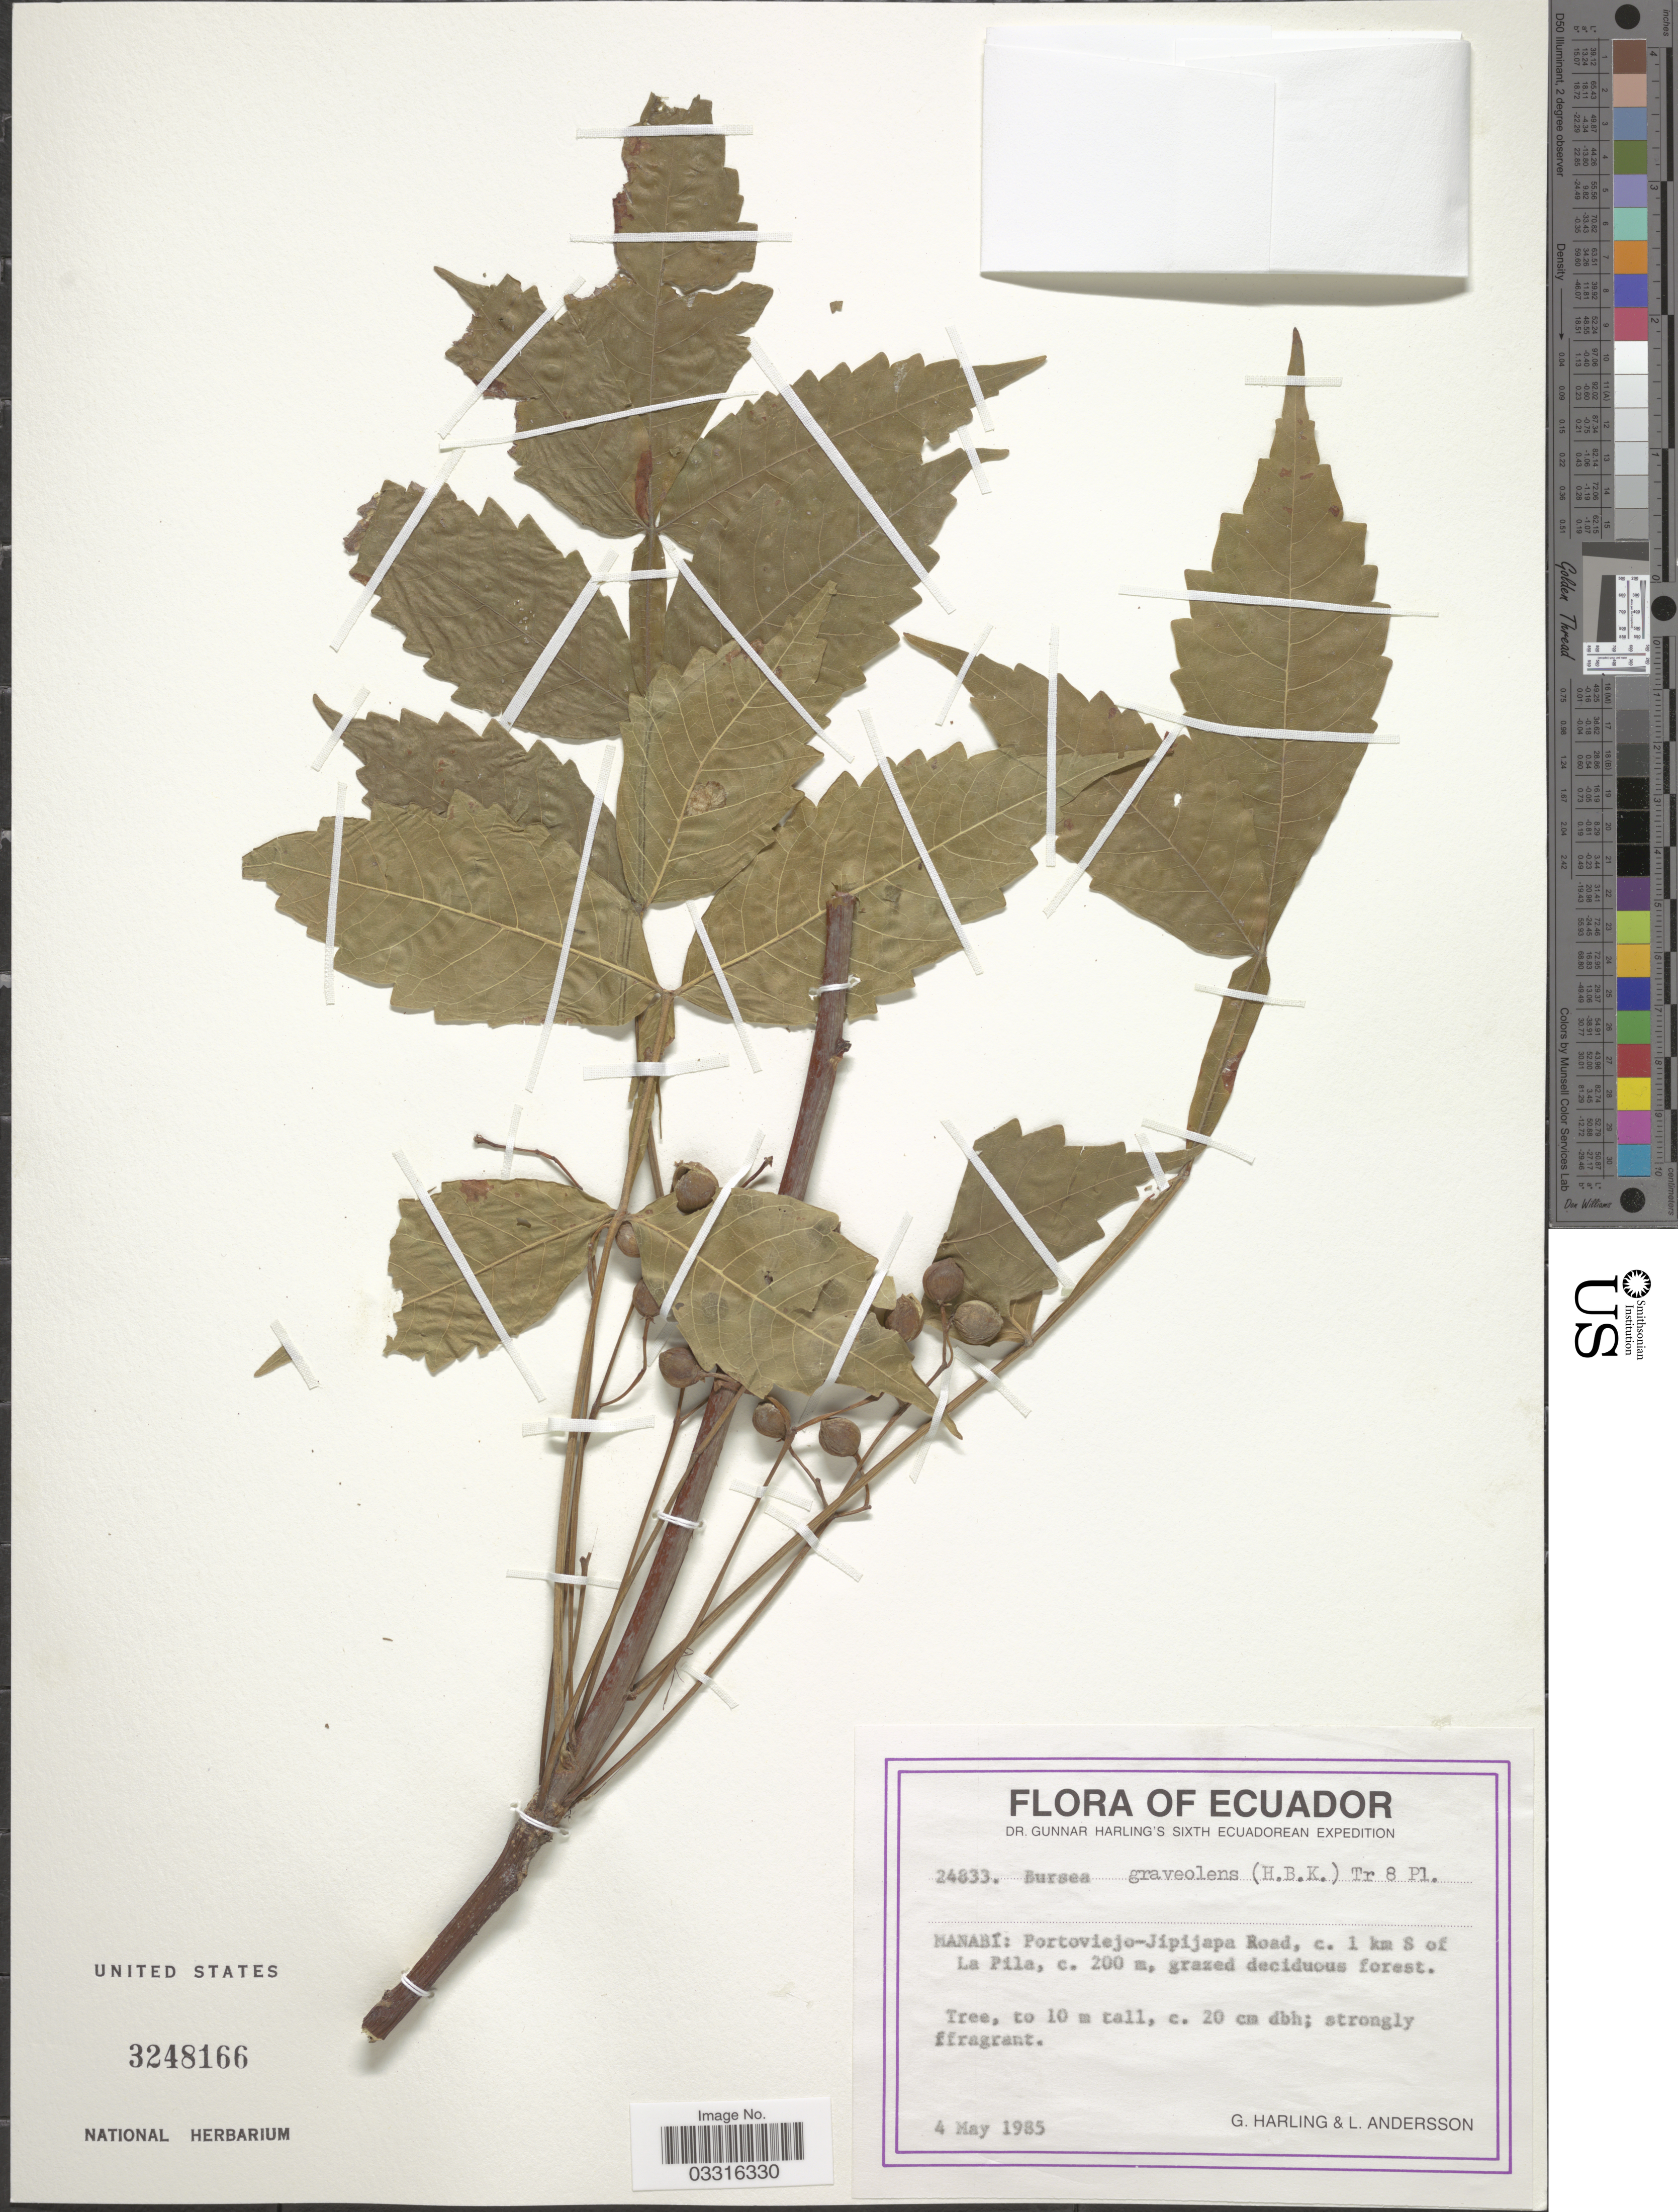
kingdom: Plantae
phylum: Tracheophyta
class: Magnoliopsida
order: Sapindales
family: Burseraceae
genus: Bursera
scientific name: Bursera graveolens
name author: (Kunth) Triana & Planch.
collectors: G. Harling & L. Andersson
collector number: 24833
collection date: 1985-05-04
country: Ecuador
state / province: Manabí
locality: Portoviejo - Jipijapa Road, c. 1 km S of La Pila.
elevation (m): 200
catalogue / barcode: US 3248166